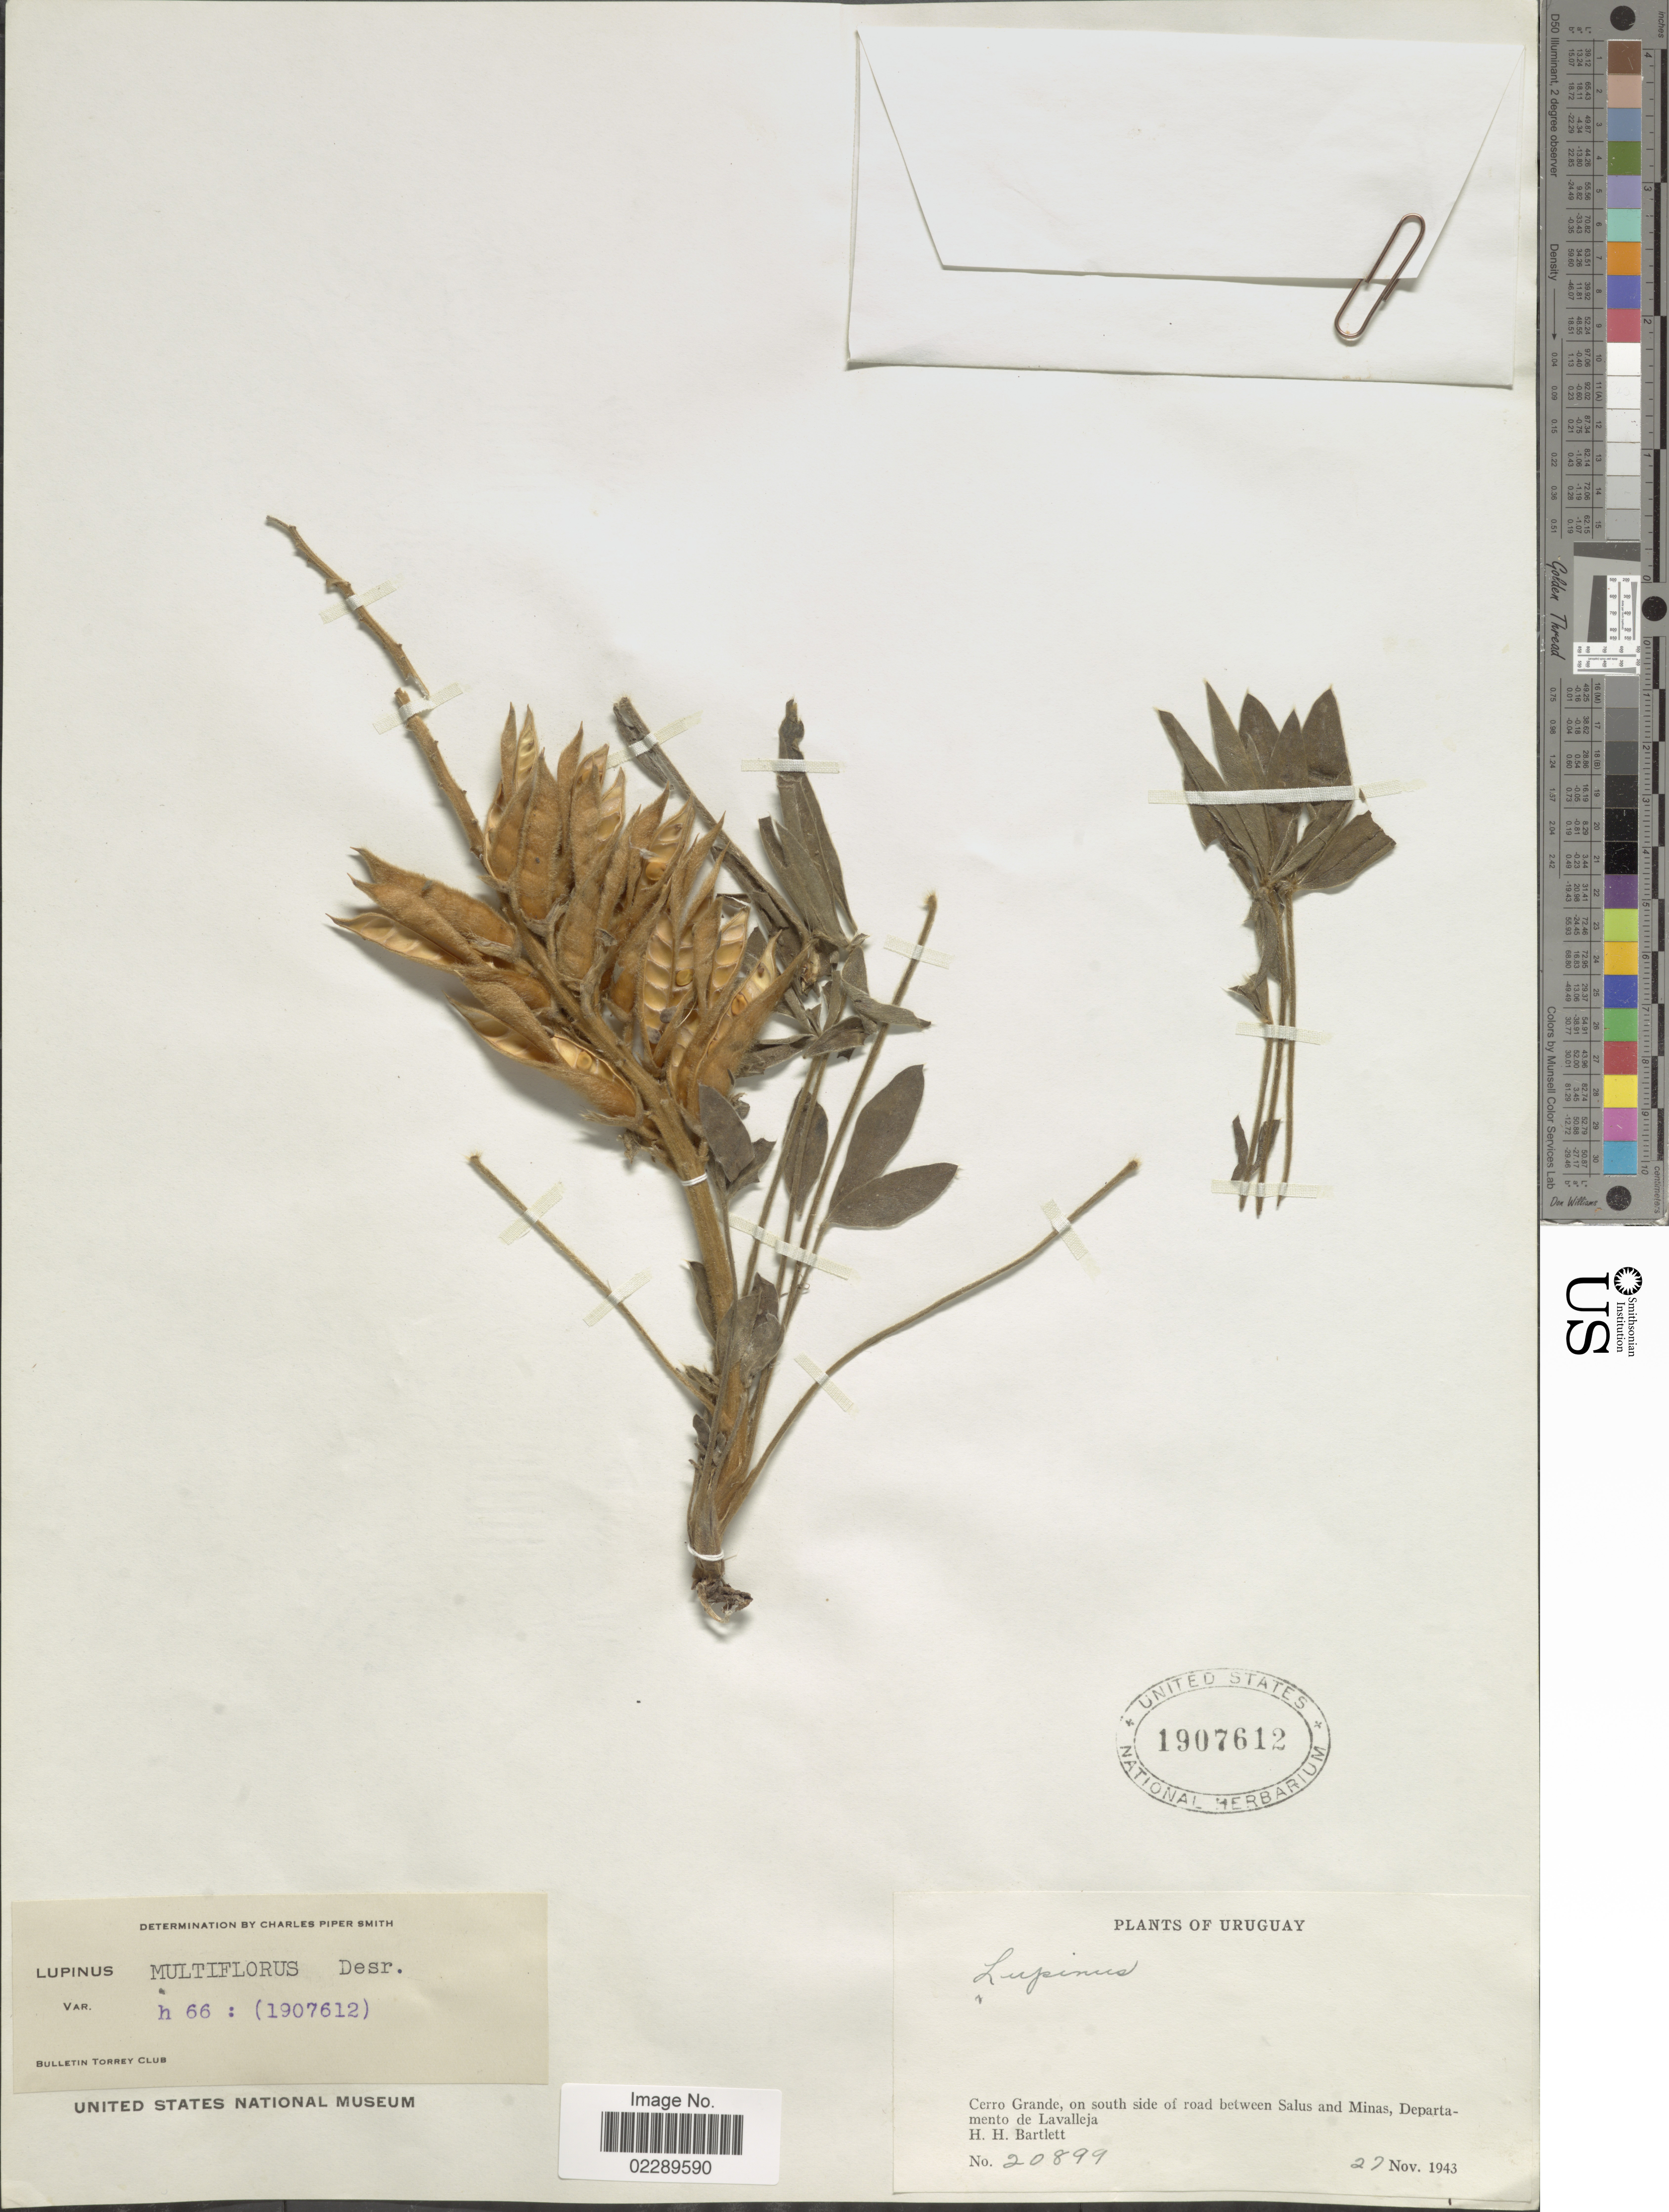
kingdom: Plantae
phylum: Tracheophyta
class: Magnoliopsida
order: Fabales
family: Fabaceae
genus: Lupinus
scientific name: Lupinus multiflorus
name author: Desr.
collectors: H. H. Bartlett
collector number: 20899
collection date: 1943-11-27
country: Uruguay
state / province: Lavalleja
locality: Cerro Grande, on south side of road between Salus and Minas, Departamento de Lavalleja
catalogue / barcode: US 1907612